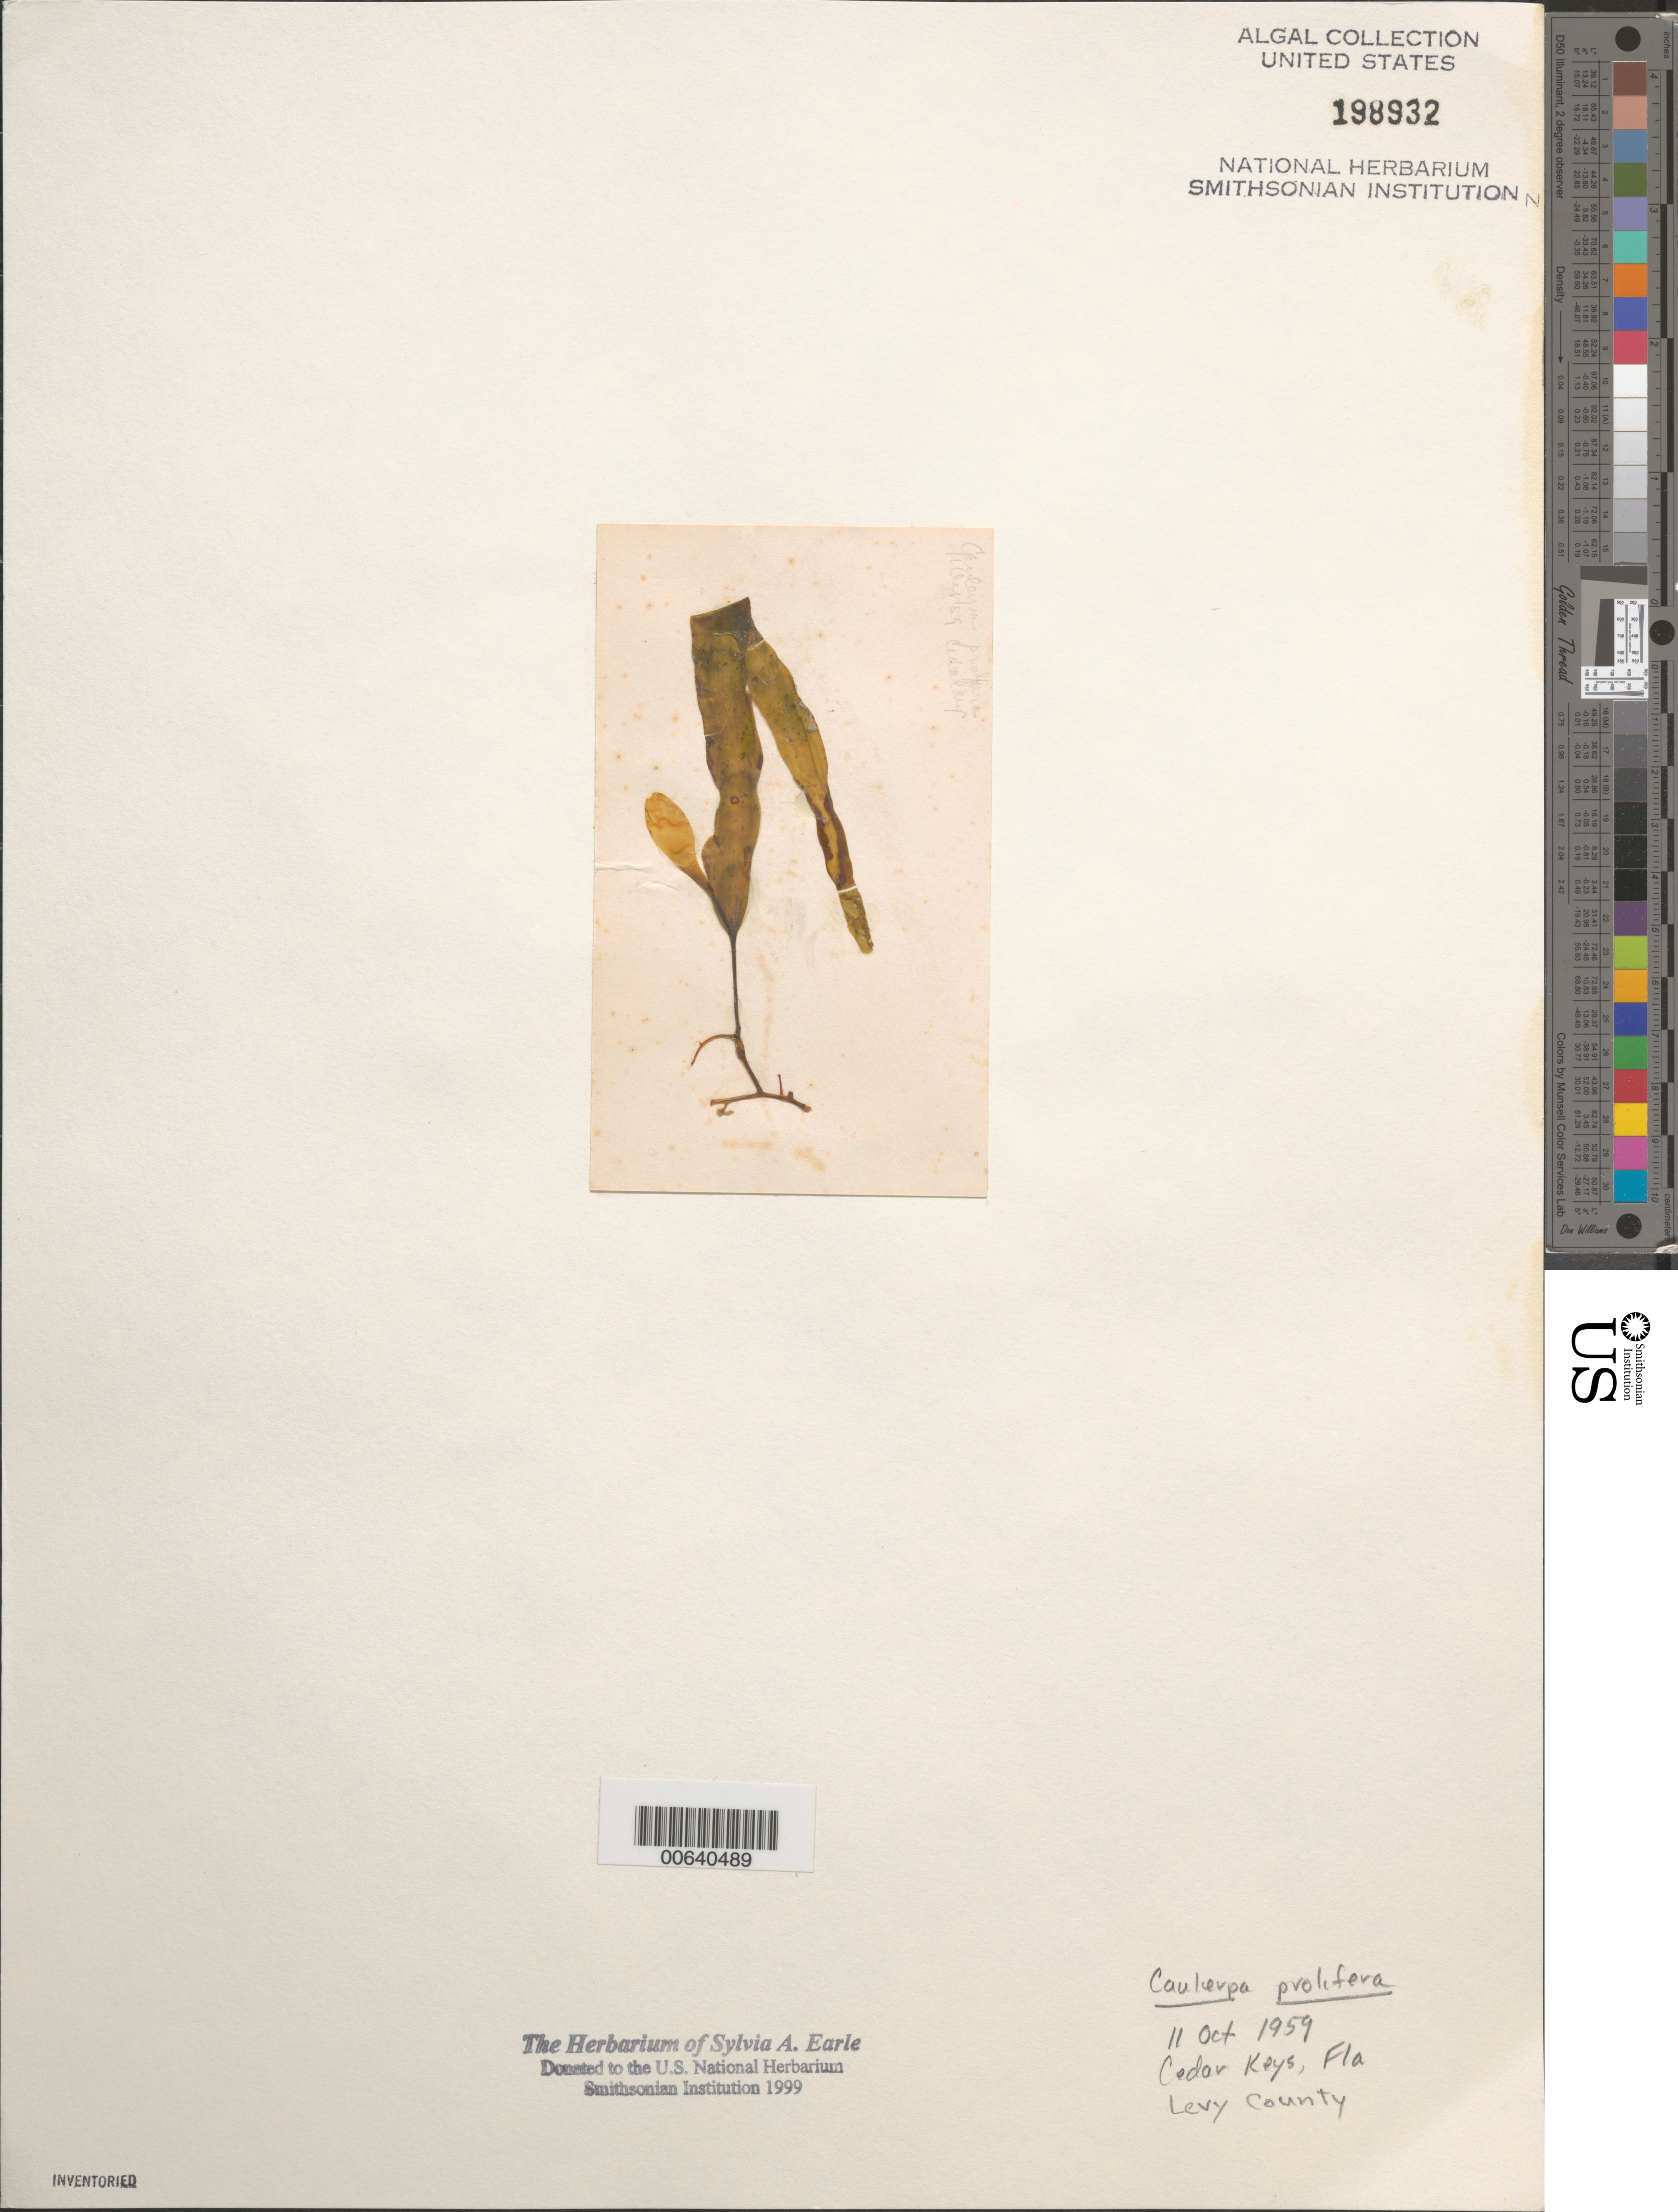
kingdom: Plantae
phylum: Chlorophyta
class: Ulvophyceae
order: Bryopsidales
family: Caulerpaceae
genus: Caulerpa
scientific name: Caulerpa prolifera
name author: (Forssk.) J.V.Lamouroux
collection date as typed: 11 Oct 1959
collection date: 1959-10-11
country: United States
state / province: Florida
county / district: Levy County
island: Cedar Keys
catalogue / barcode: US 198932